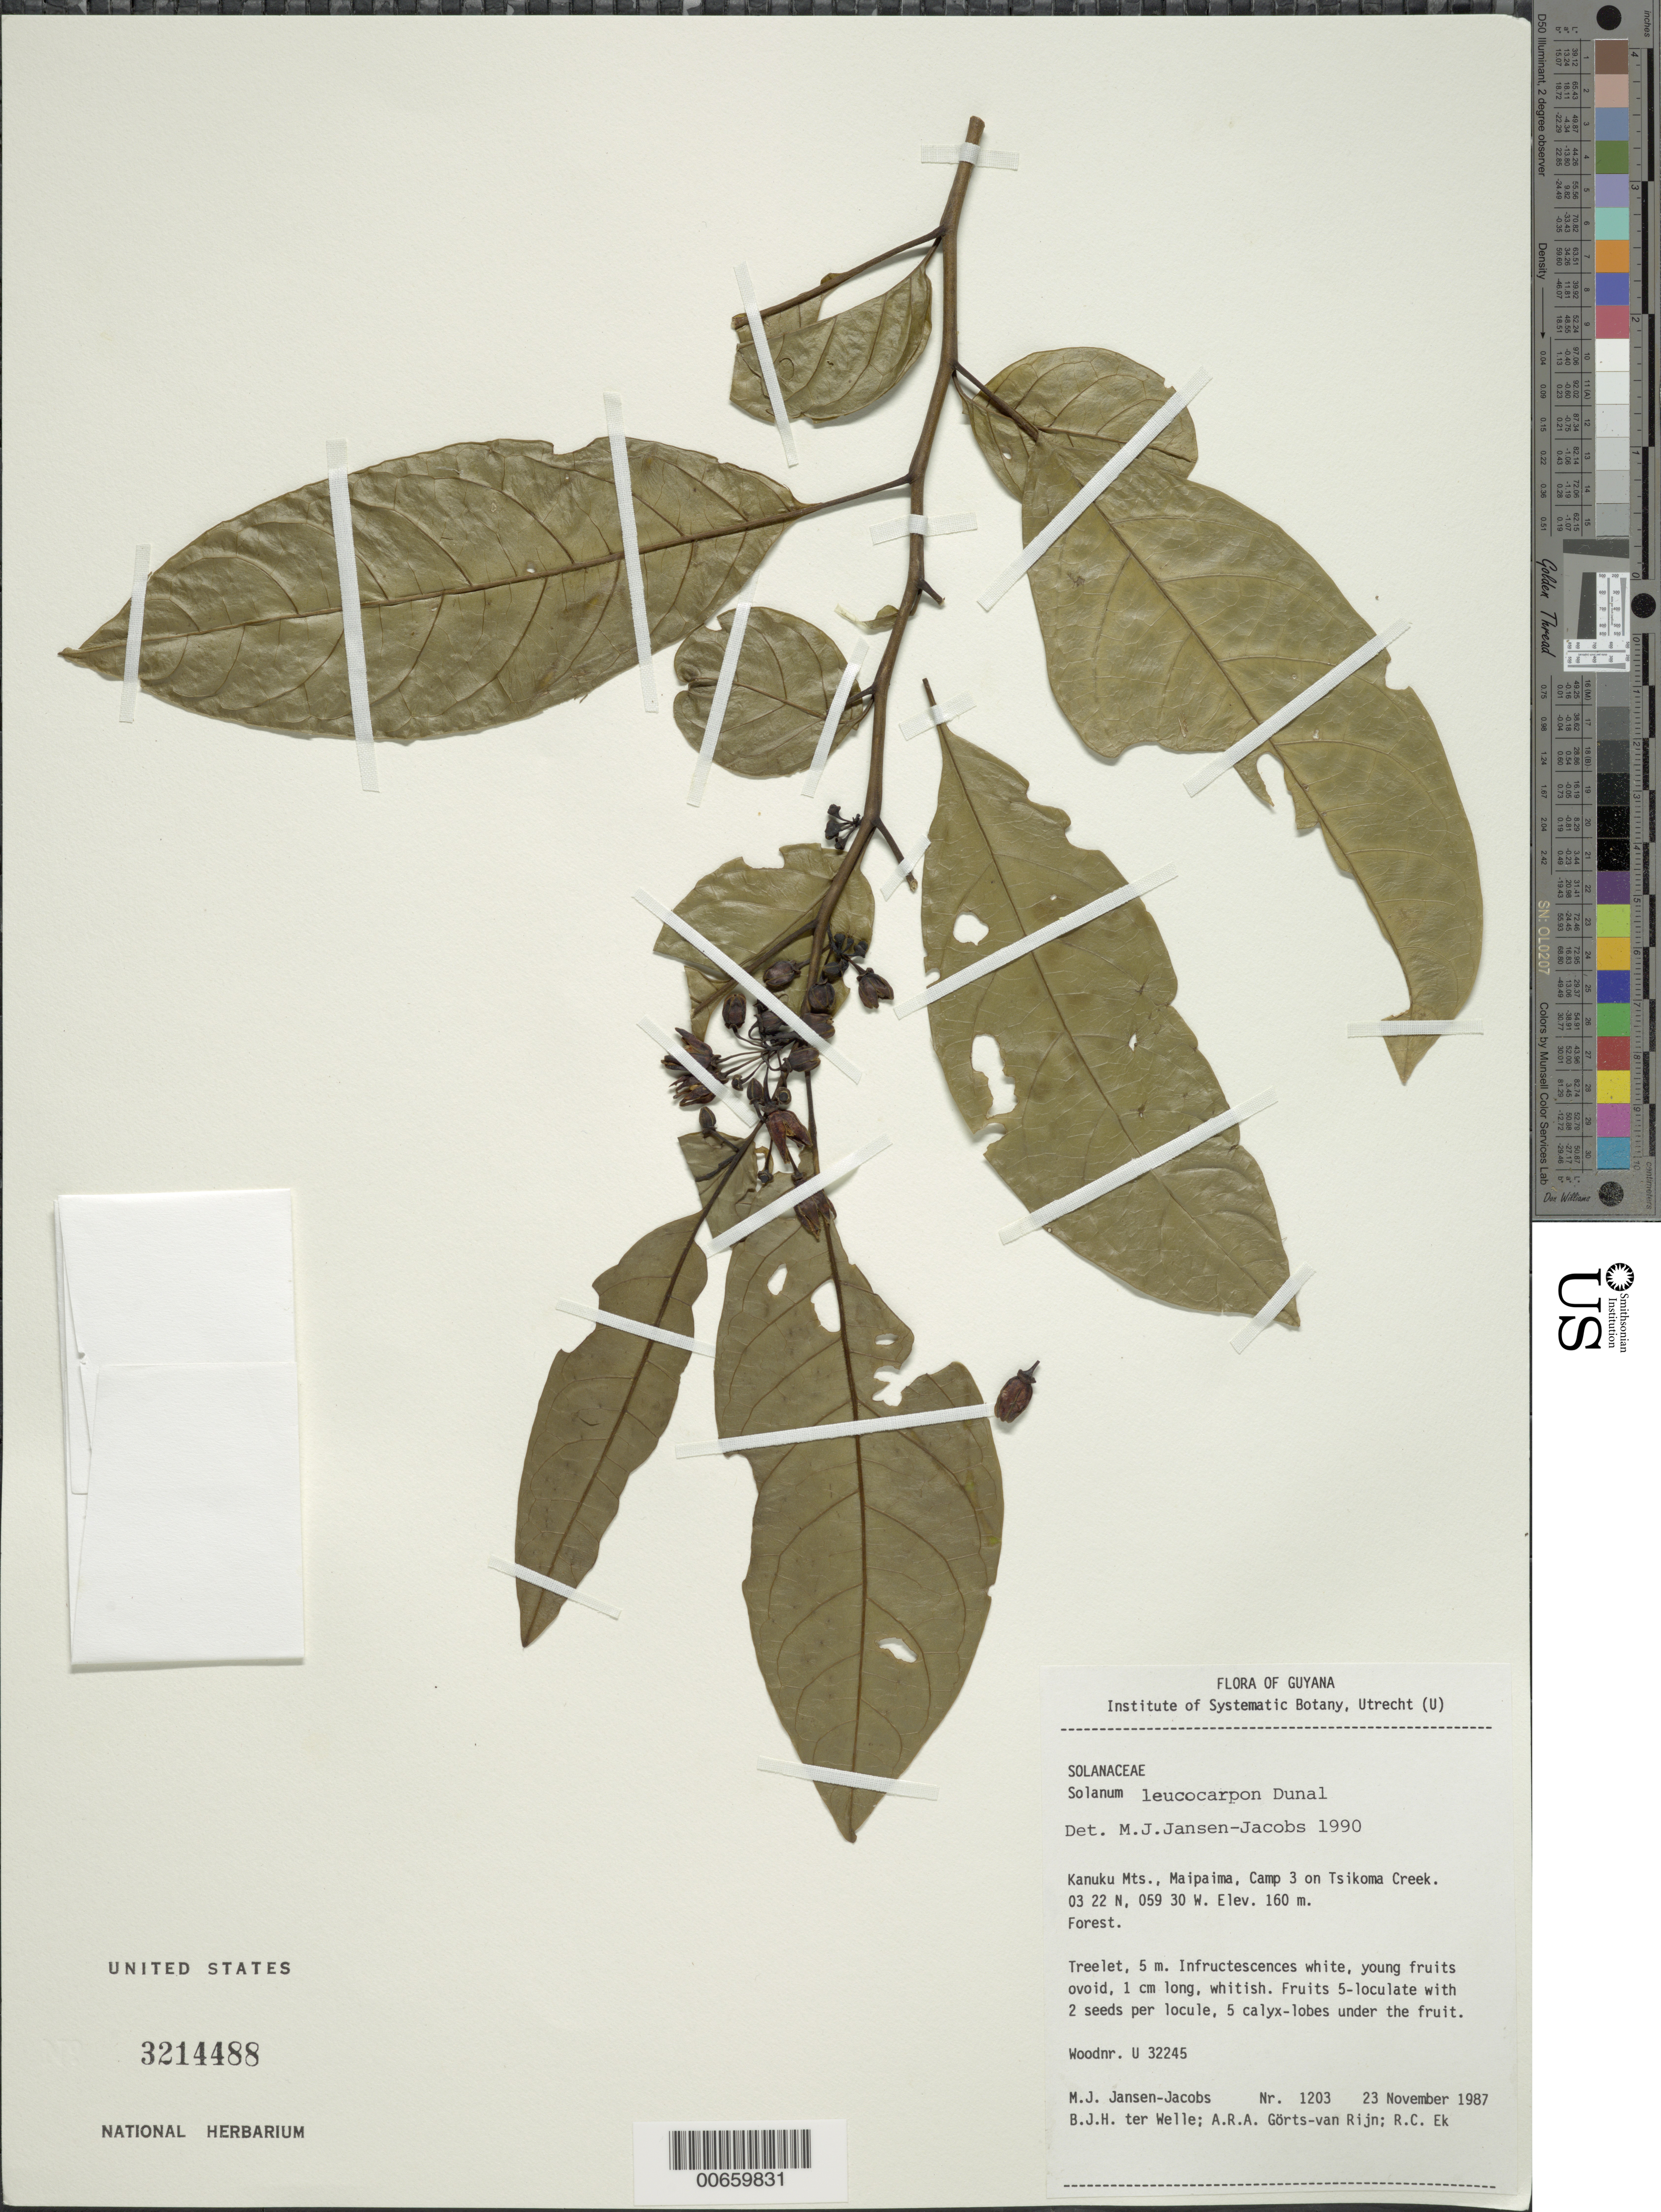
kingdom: Plantae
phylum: Tracheophyta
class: Magnoliopsida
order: Solanales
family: Solanaceae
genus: Solanum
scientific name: Solanum leucocarpon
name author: Dunal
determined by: Jansen-Jacobs, M. J., (U), Nationaal Herbarium Nederland, Utrecht University branch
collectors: M. J. Jansen-Jacobs, B. Welle, A. .R. A. Görts-van Rijn & R. C. Ek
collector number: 1203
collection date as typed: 11 Nov 1987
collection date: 1987-11-11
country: Guyana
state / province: U. Takutu-U. Essequibo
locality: Maipaima, Camp 3 on Tsikoma Creek, Kanuku Mts.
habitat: Forest.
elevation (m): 160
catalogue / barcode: US 3214488